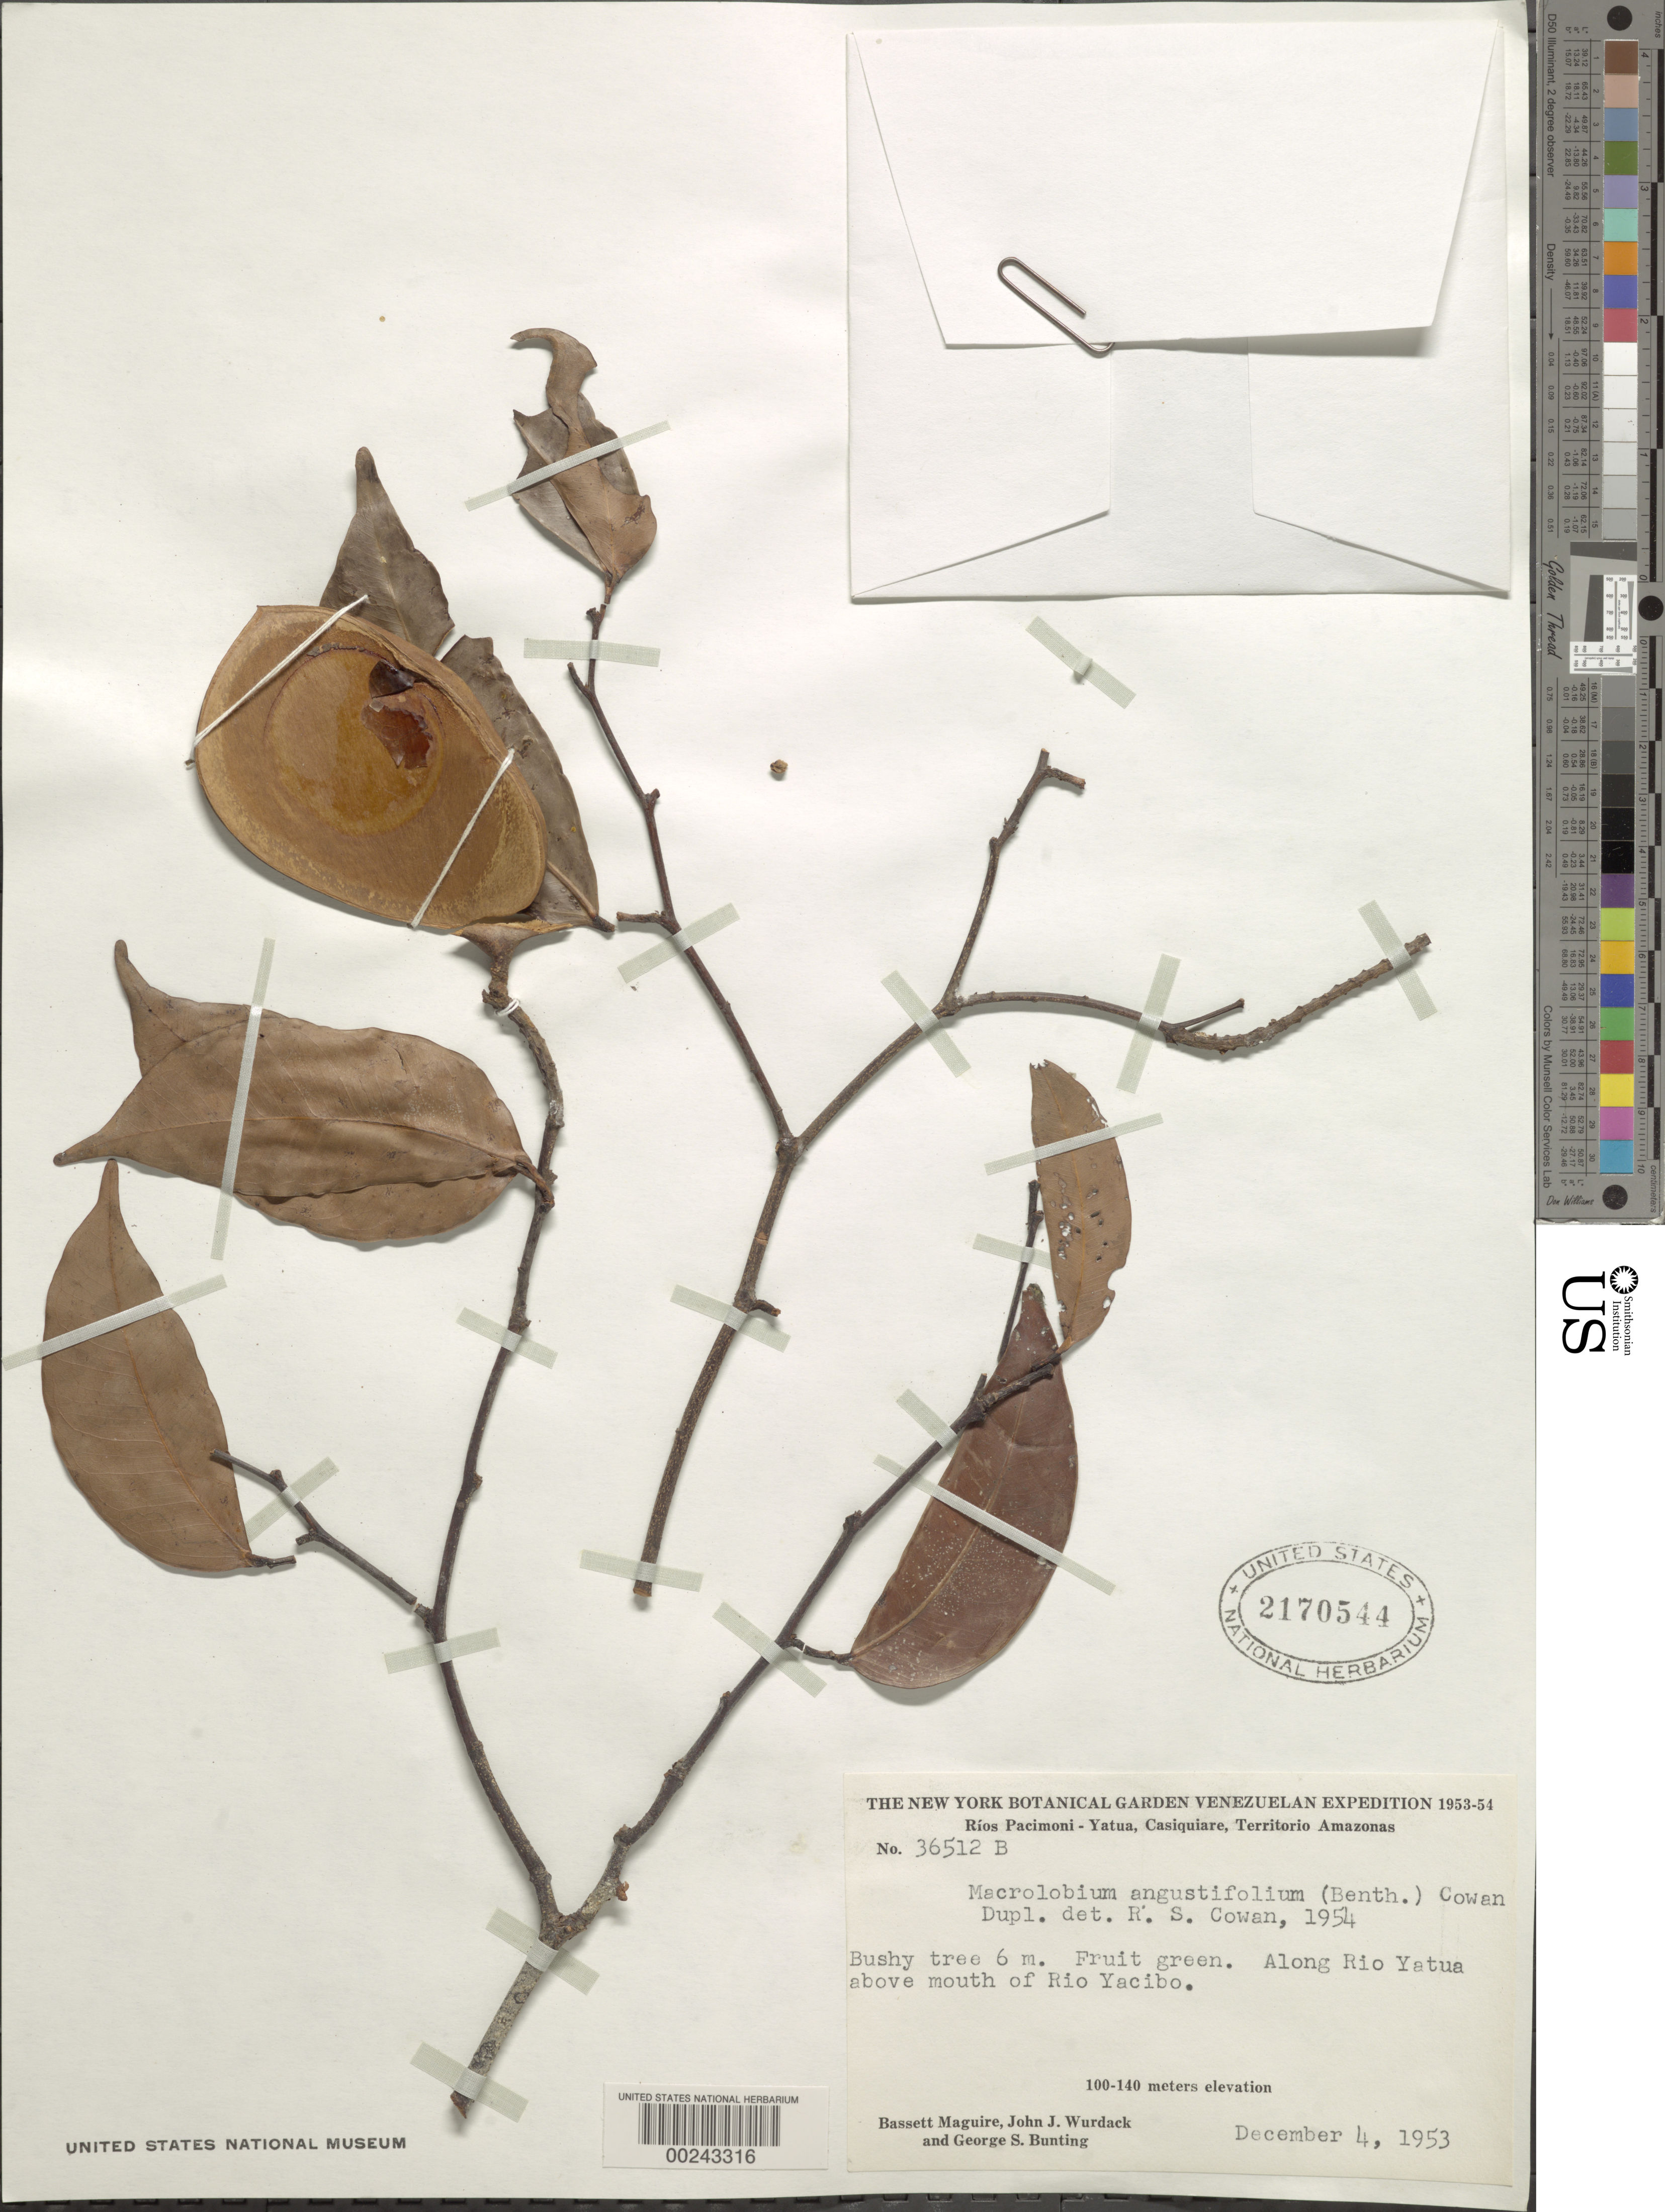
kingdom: Plantae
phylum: Tracheophyta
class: Magnoliopsida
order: Fabales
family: Fabaceae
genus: Macrolobium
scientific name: Macrolobium angustifolium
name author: (Benth.) R.S. Cowan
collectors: B. Maguire, J. J. Wurdack & G. S. Bunting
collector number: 36512b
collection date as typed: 04 Dec 1953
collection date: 1953-12-04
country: Venezuela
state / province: Amazonas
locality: Along rio yatua above mouth of rio yacibo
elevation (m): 100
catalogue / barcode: US 2170544